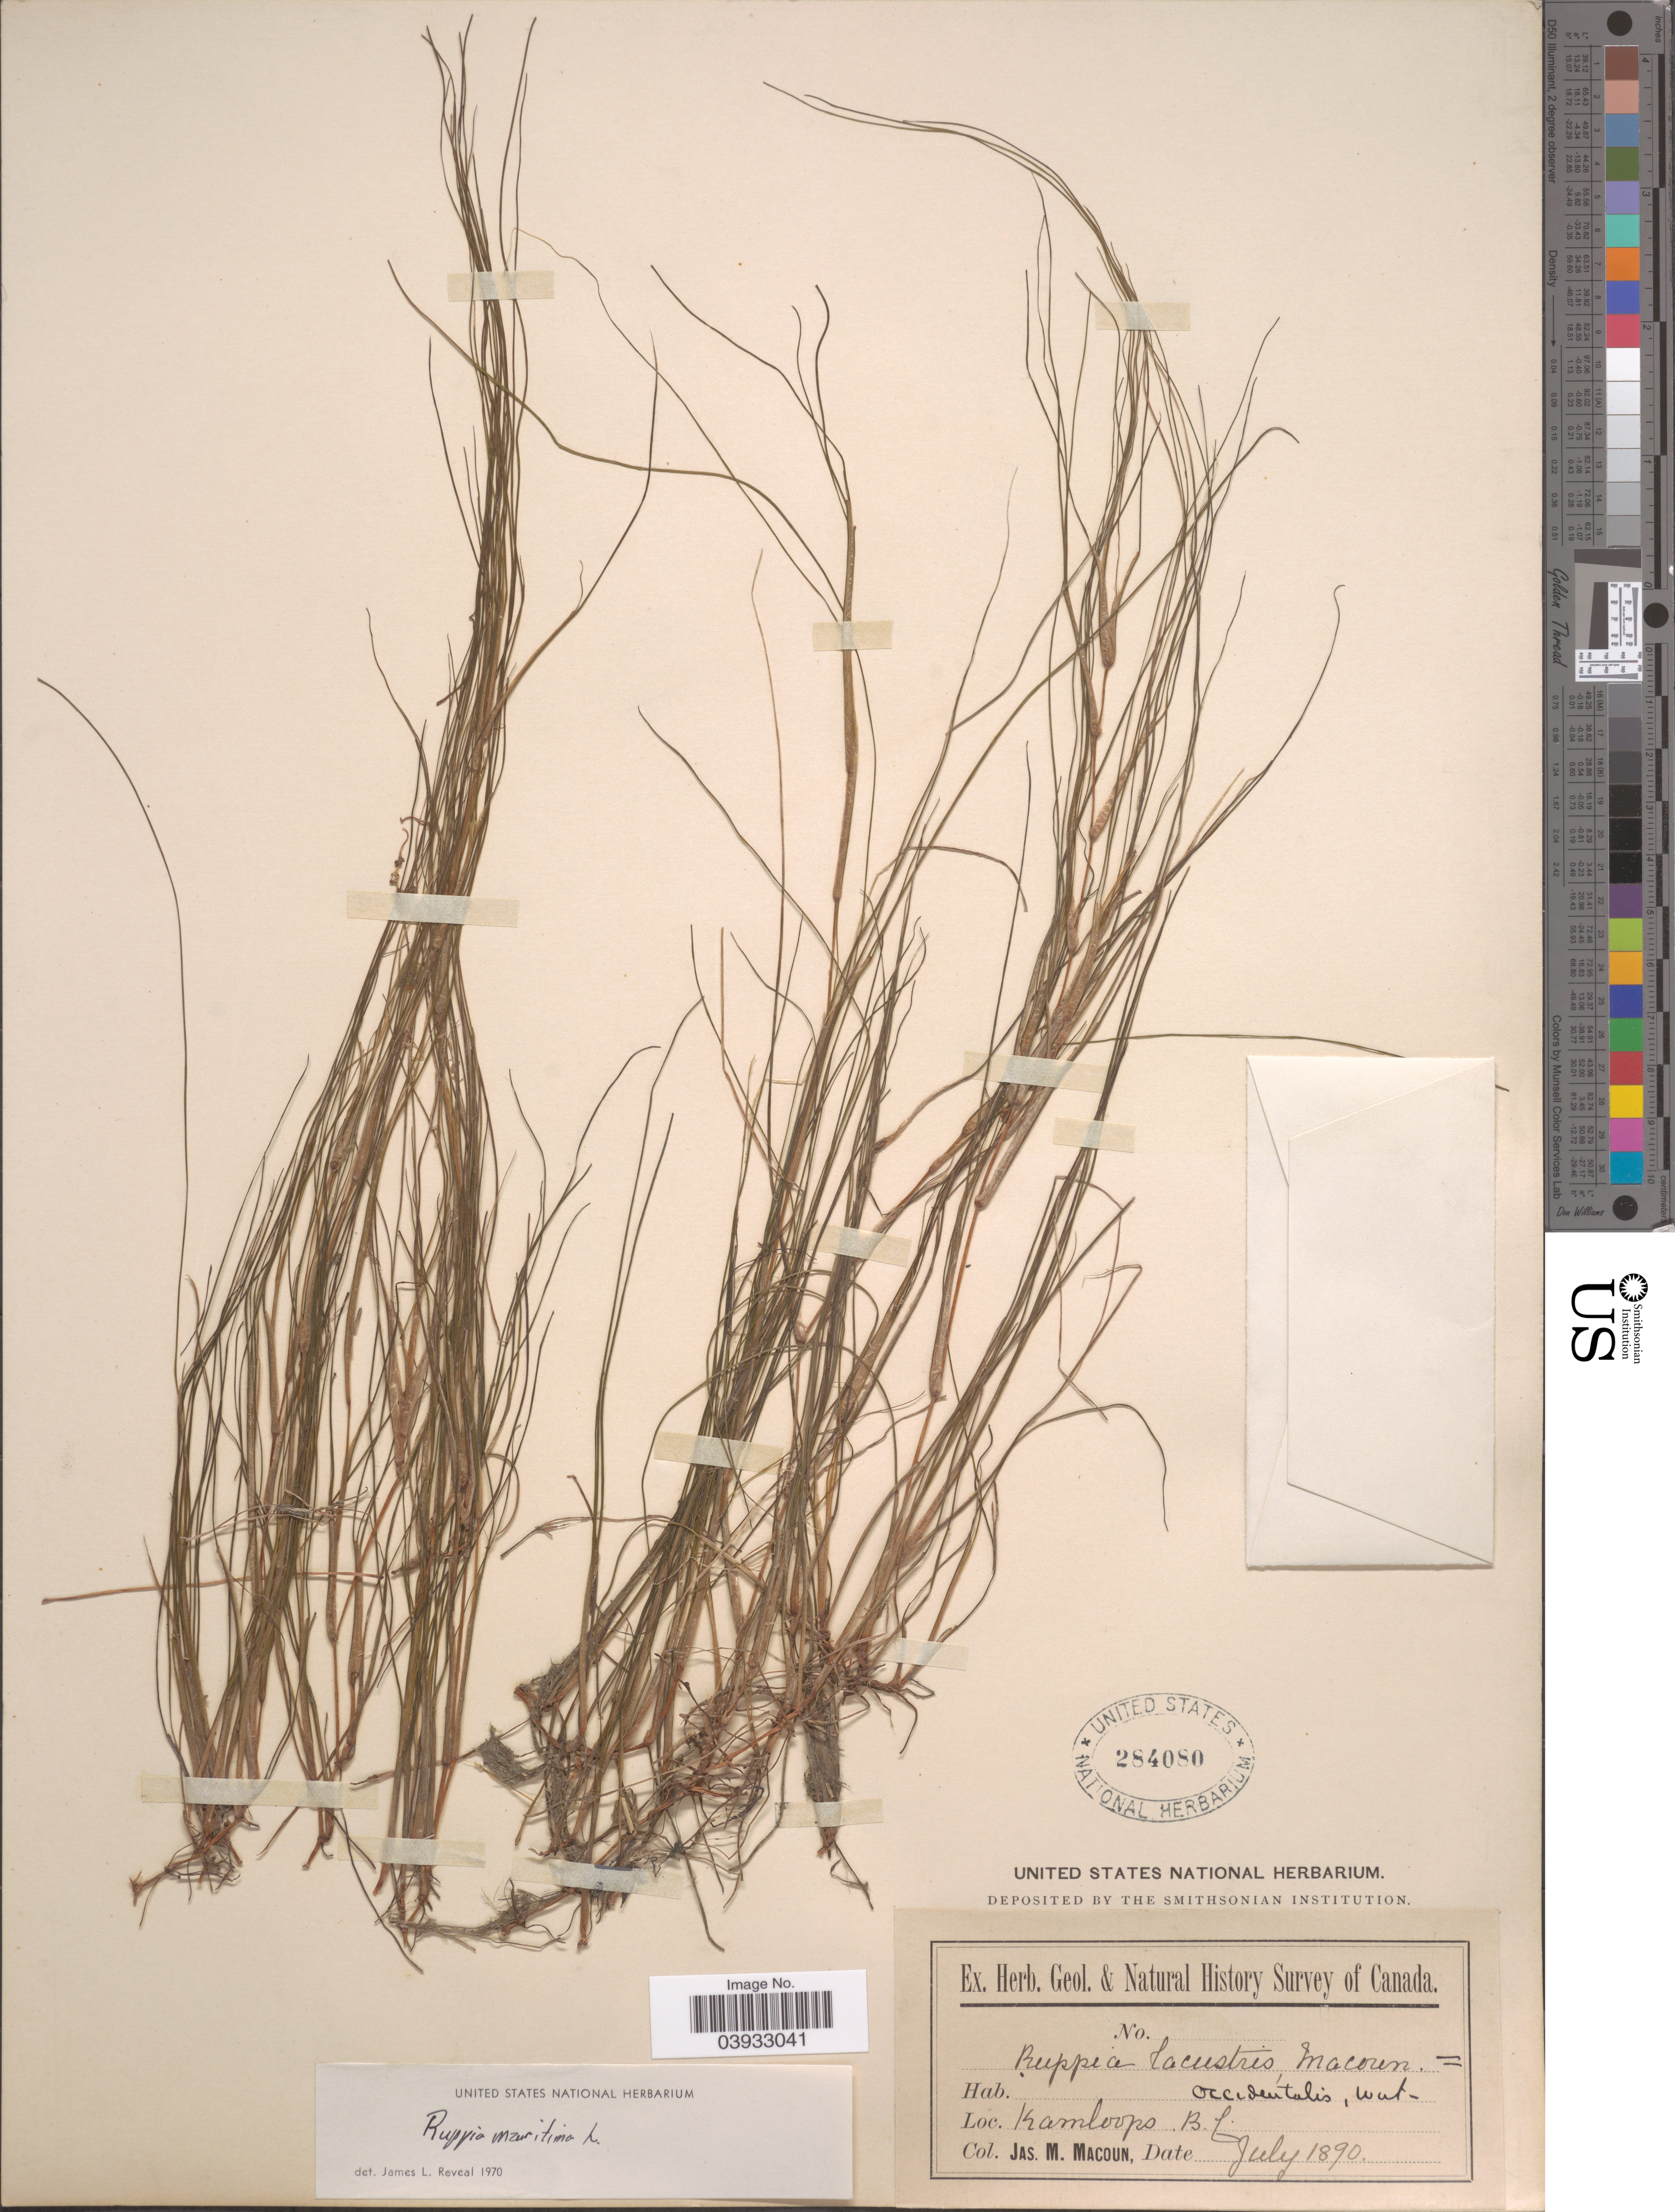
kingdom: Plantae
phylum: Tracheophyta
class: Liliopsida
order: Alismatales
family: Ruppiaceae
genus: Ruppia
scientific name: Ruppia maritima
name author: L.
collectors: J. M. Macoun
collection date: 1890-07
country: Canada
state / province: British Columbia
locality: Kamloops.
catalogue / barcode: US 284080